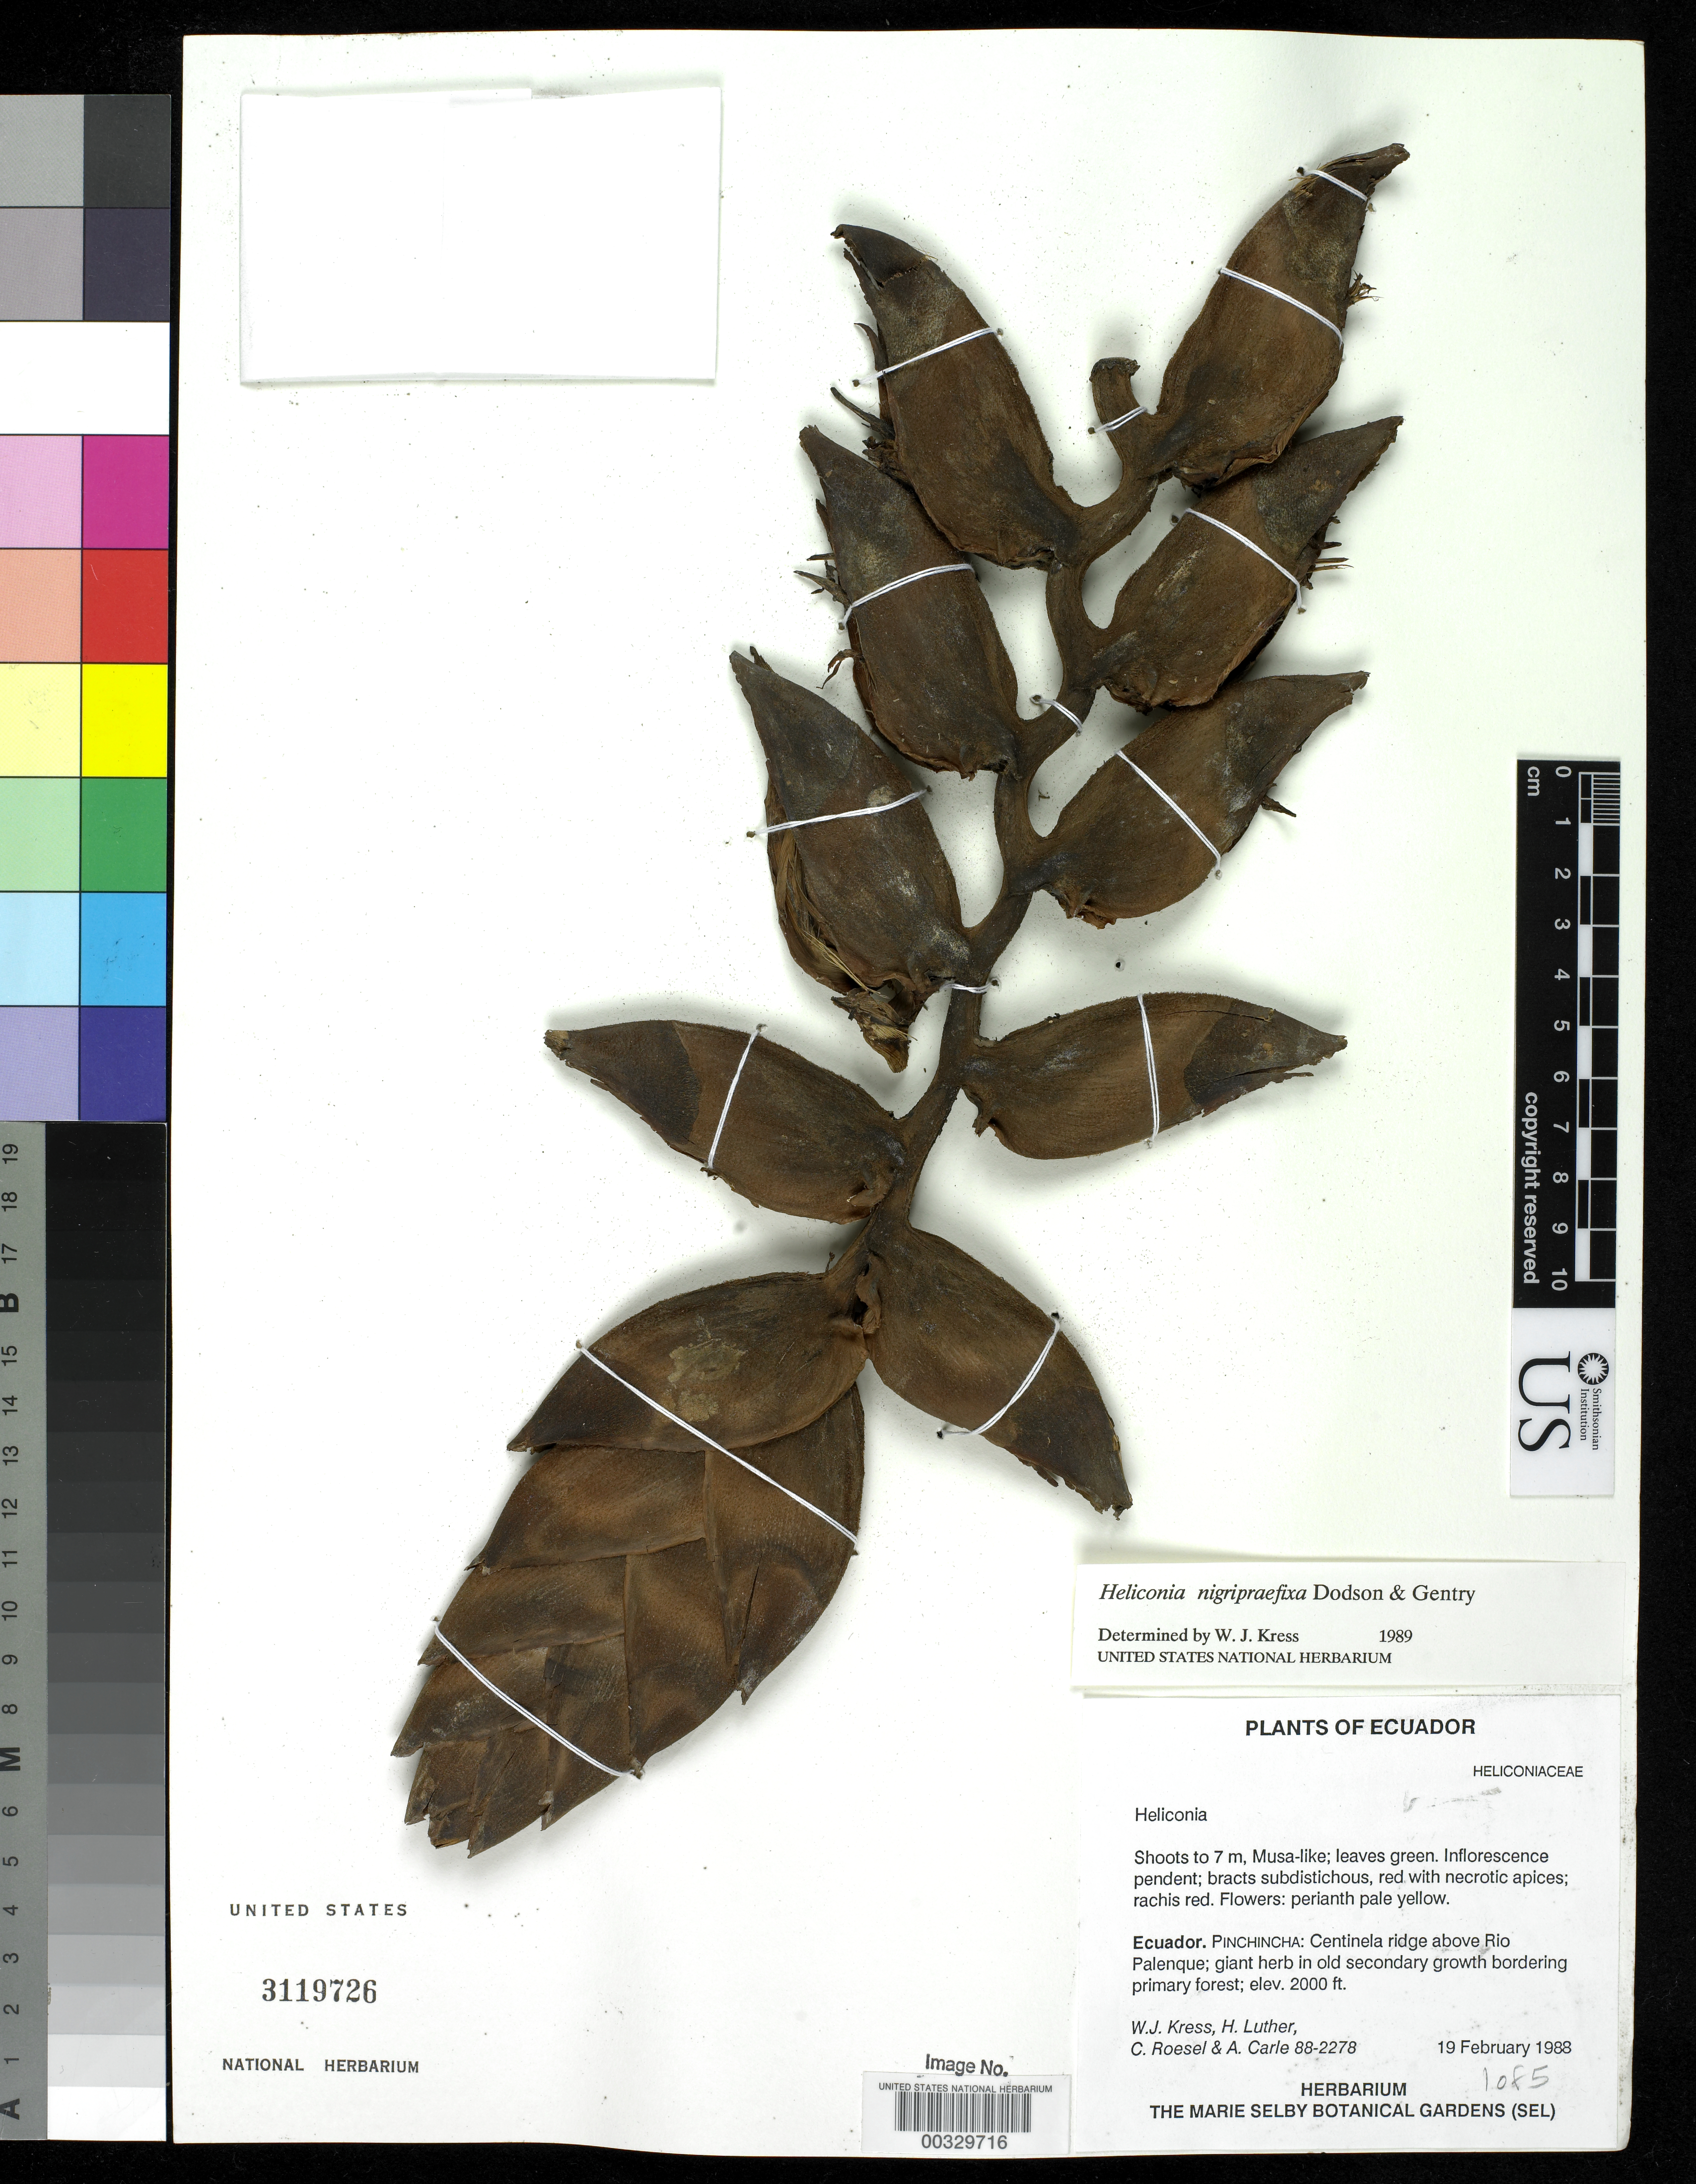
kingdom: Plantae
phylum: Tracheophyta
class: Liliopsida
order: Zingiberales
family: Heliconiaceae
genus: Heliconia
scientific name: Heliconia nigripraefixa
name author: Dodson & Gentry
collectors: W. J. Kress, Harry E. Luther, C. S. Roesel & A. Carle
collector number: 88-2278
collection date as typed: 19 Feb 1988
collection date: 1988-02-19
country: Ecuador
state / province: Pichincha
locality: Centinela ridge above Rio palenque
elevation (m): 610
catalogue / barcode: US 3119726